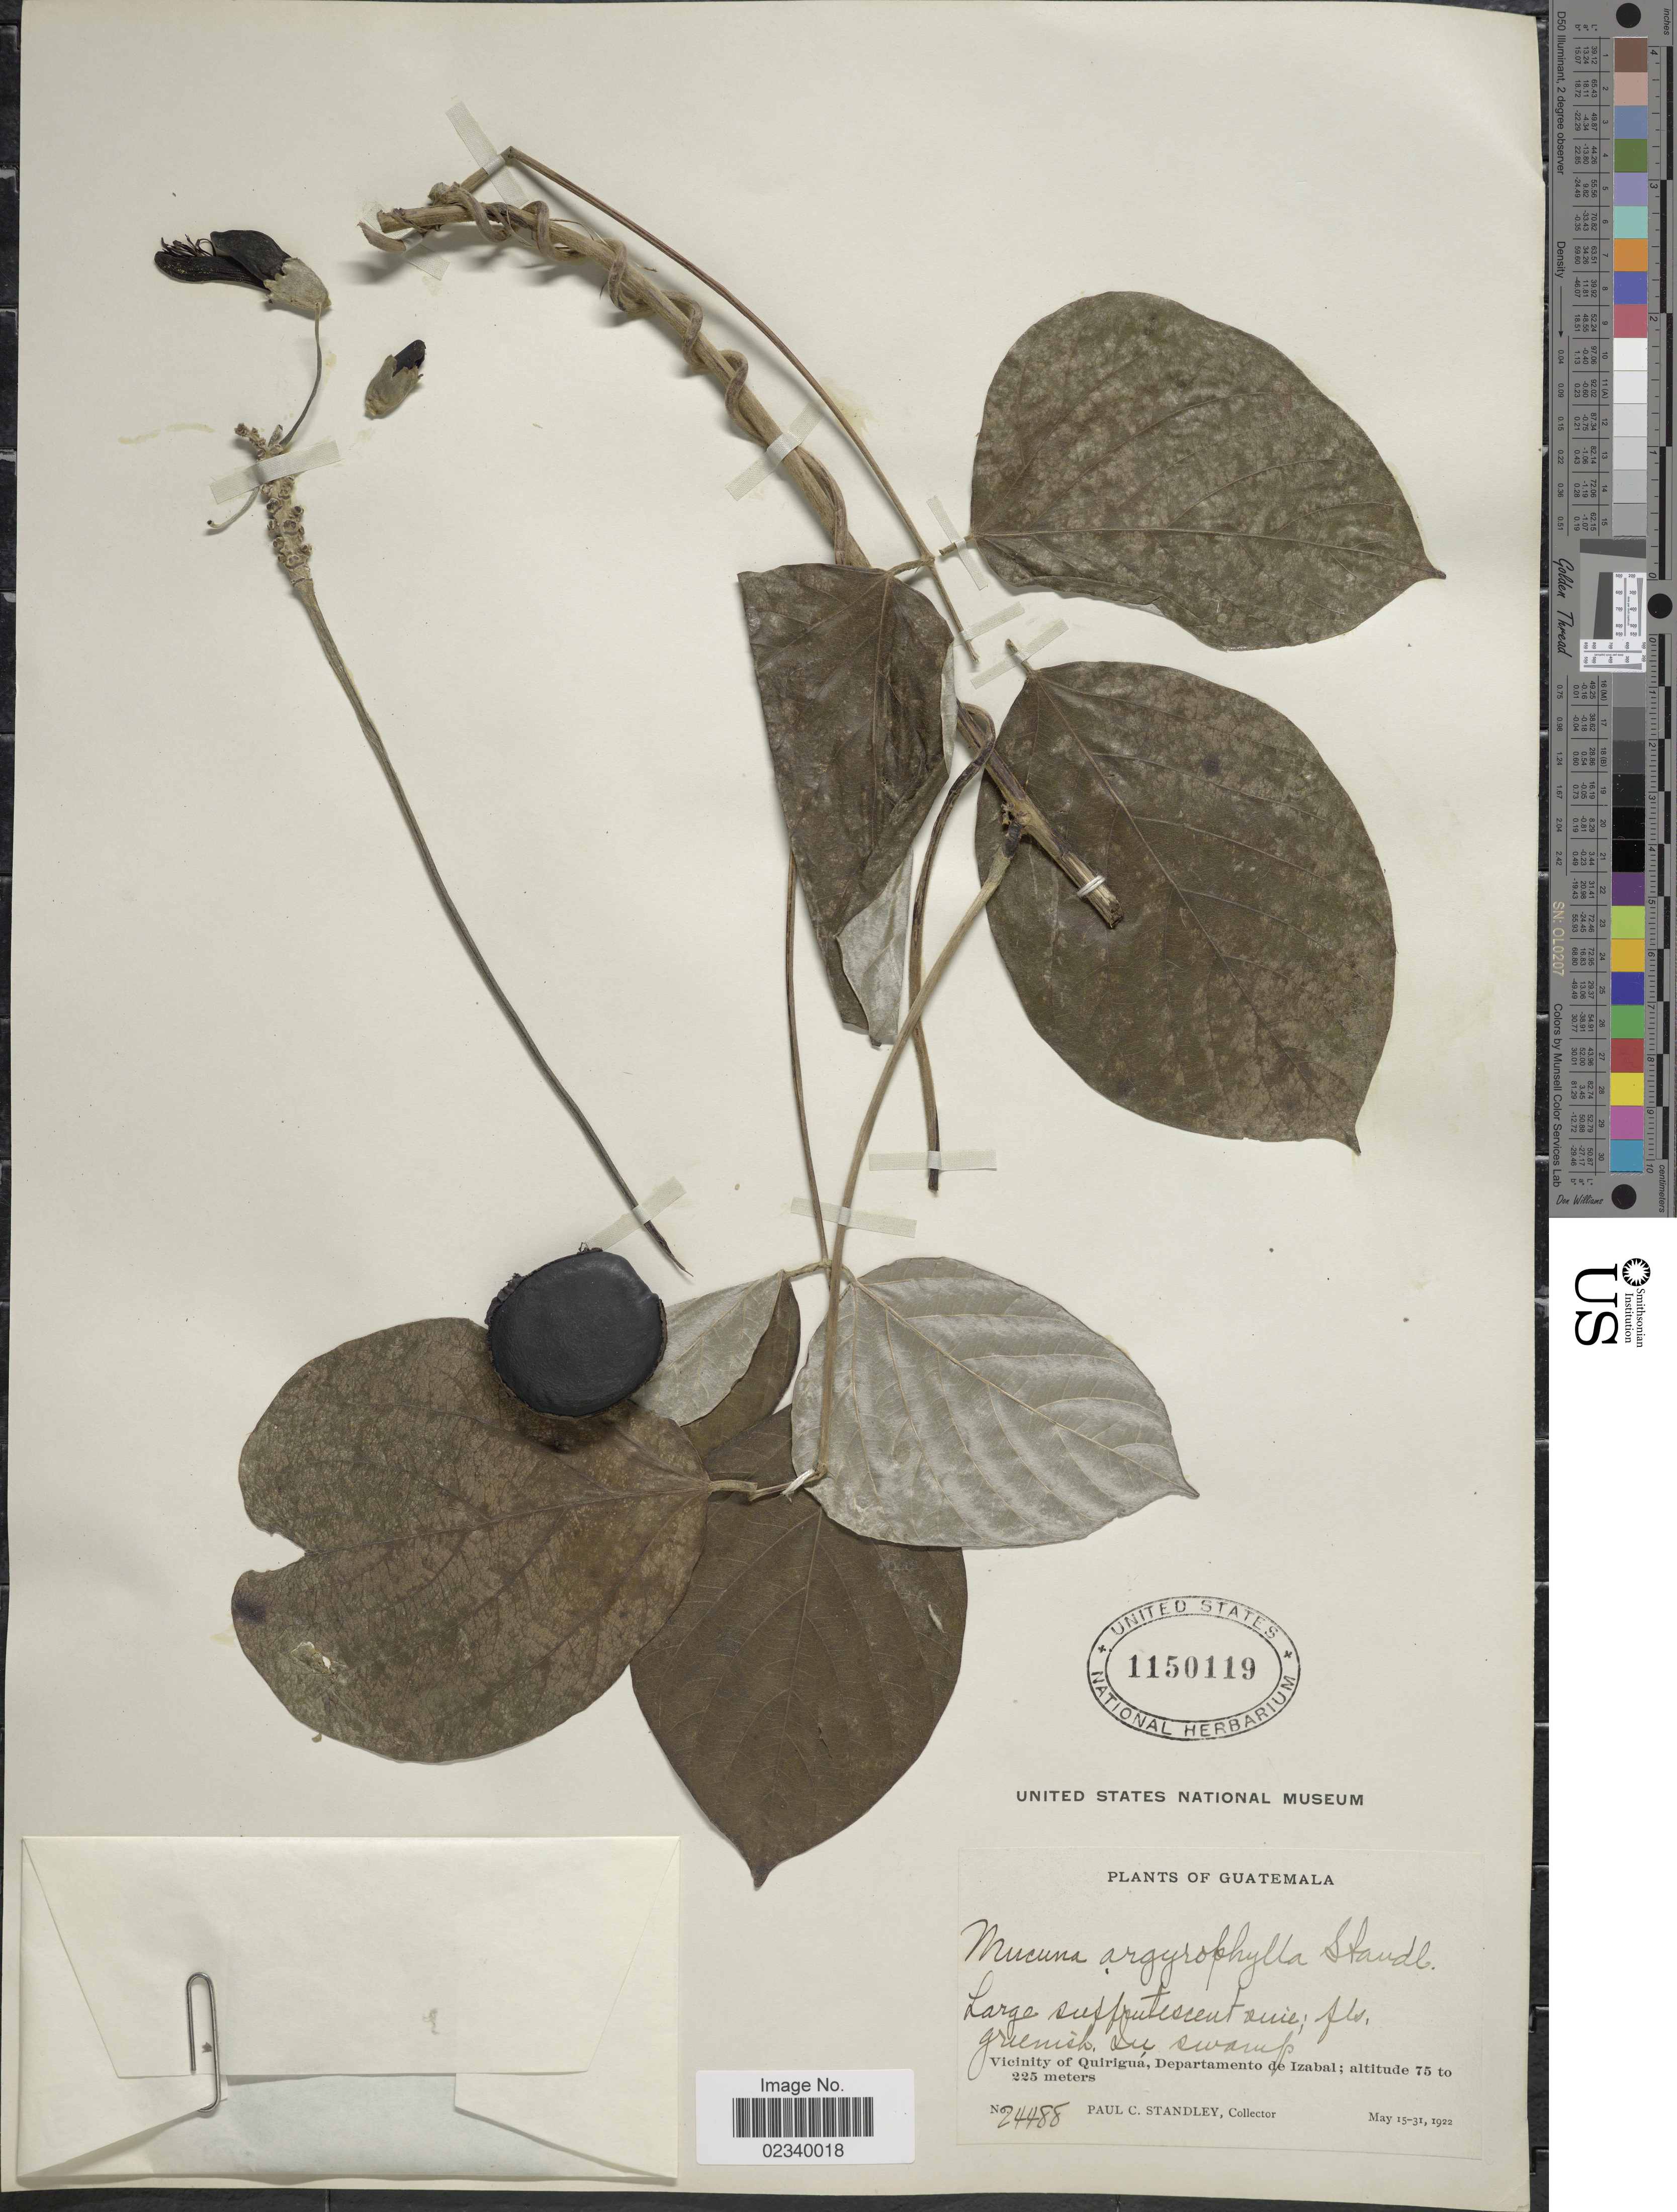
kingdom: Plantae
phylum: Tracheophyta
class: Magnoliopsida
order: Fabales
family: Fabaceae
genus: Mucuna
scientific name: Mucuna argyrophylla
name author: Standl.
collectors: P. C. Standley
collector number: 24488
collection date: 1922-05-15/1922-05-31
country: Guatemala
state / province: Izabal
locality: Vicinity of Quiriguá, Departamento de Izabal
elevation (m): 75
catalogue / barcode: US 1150119